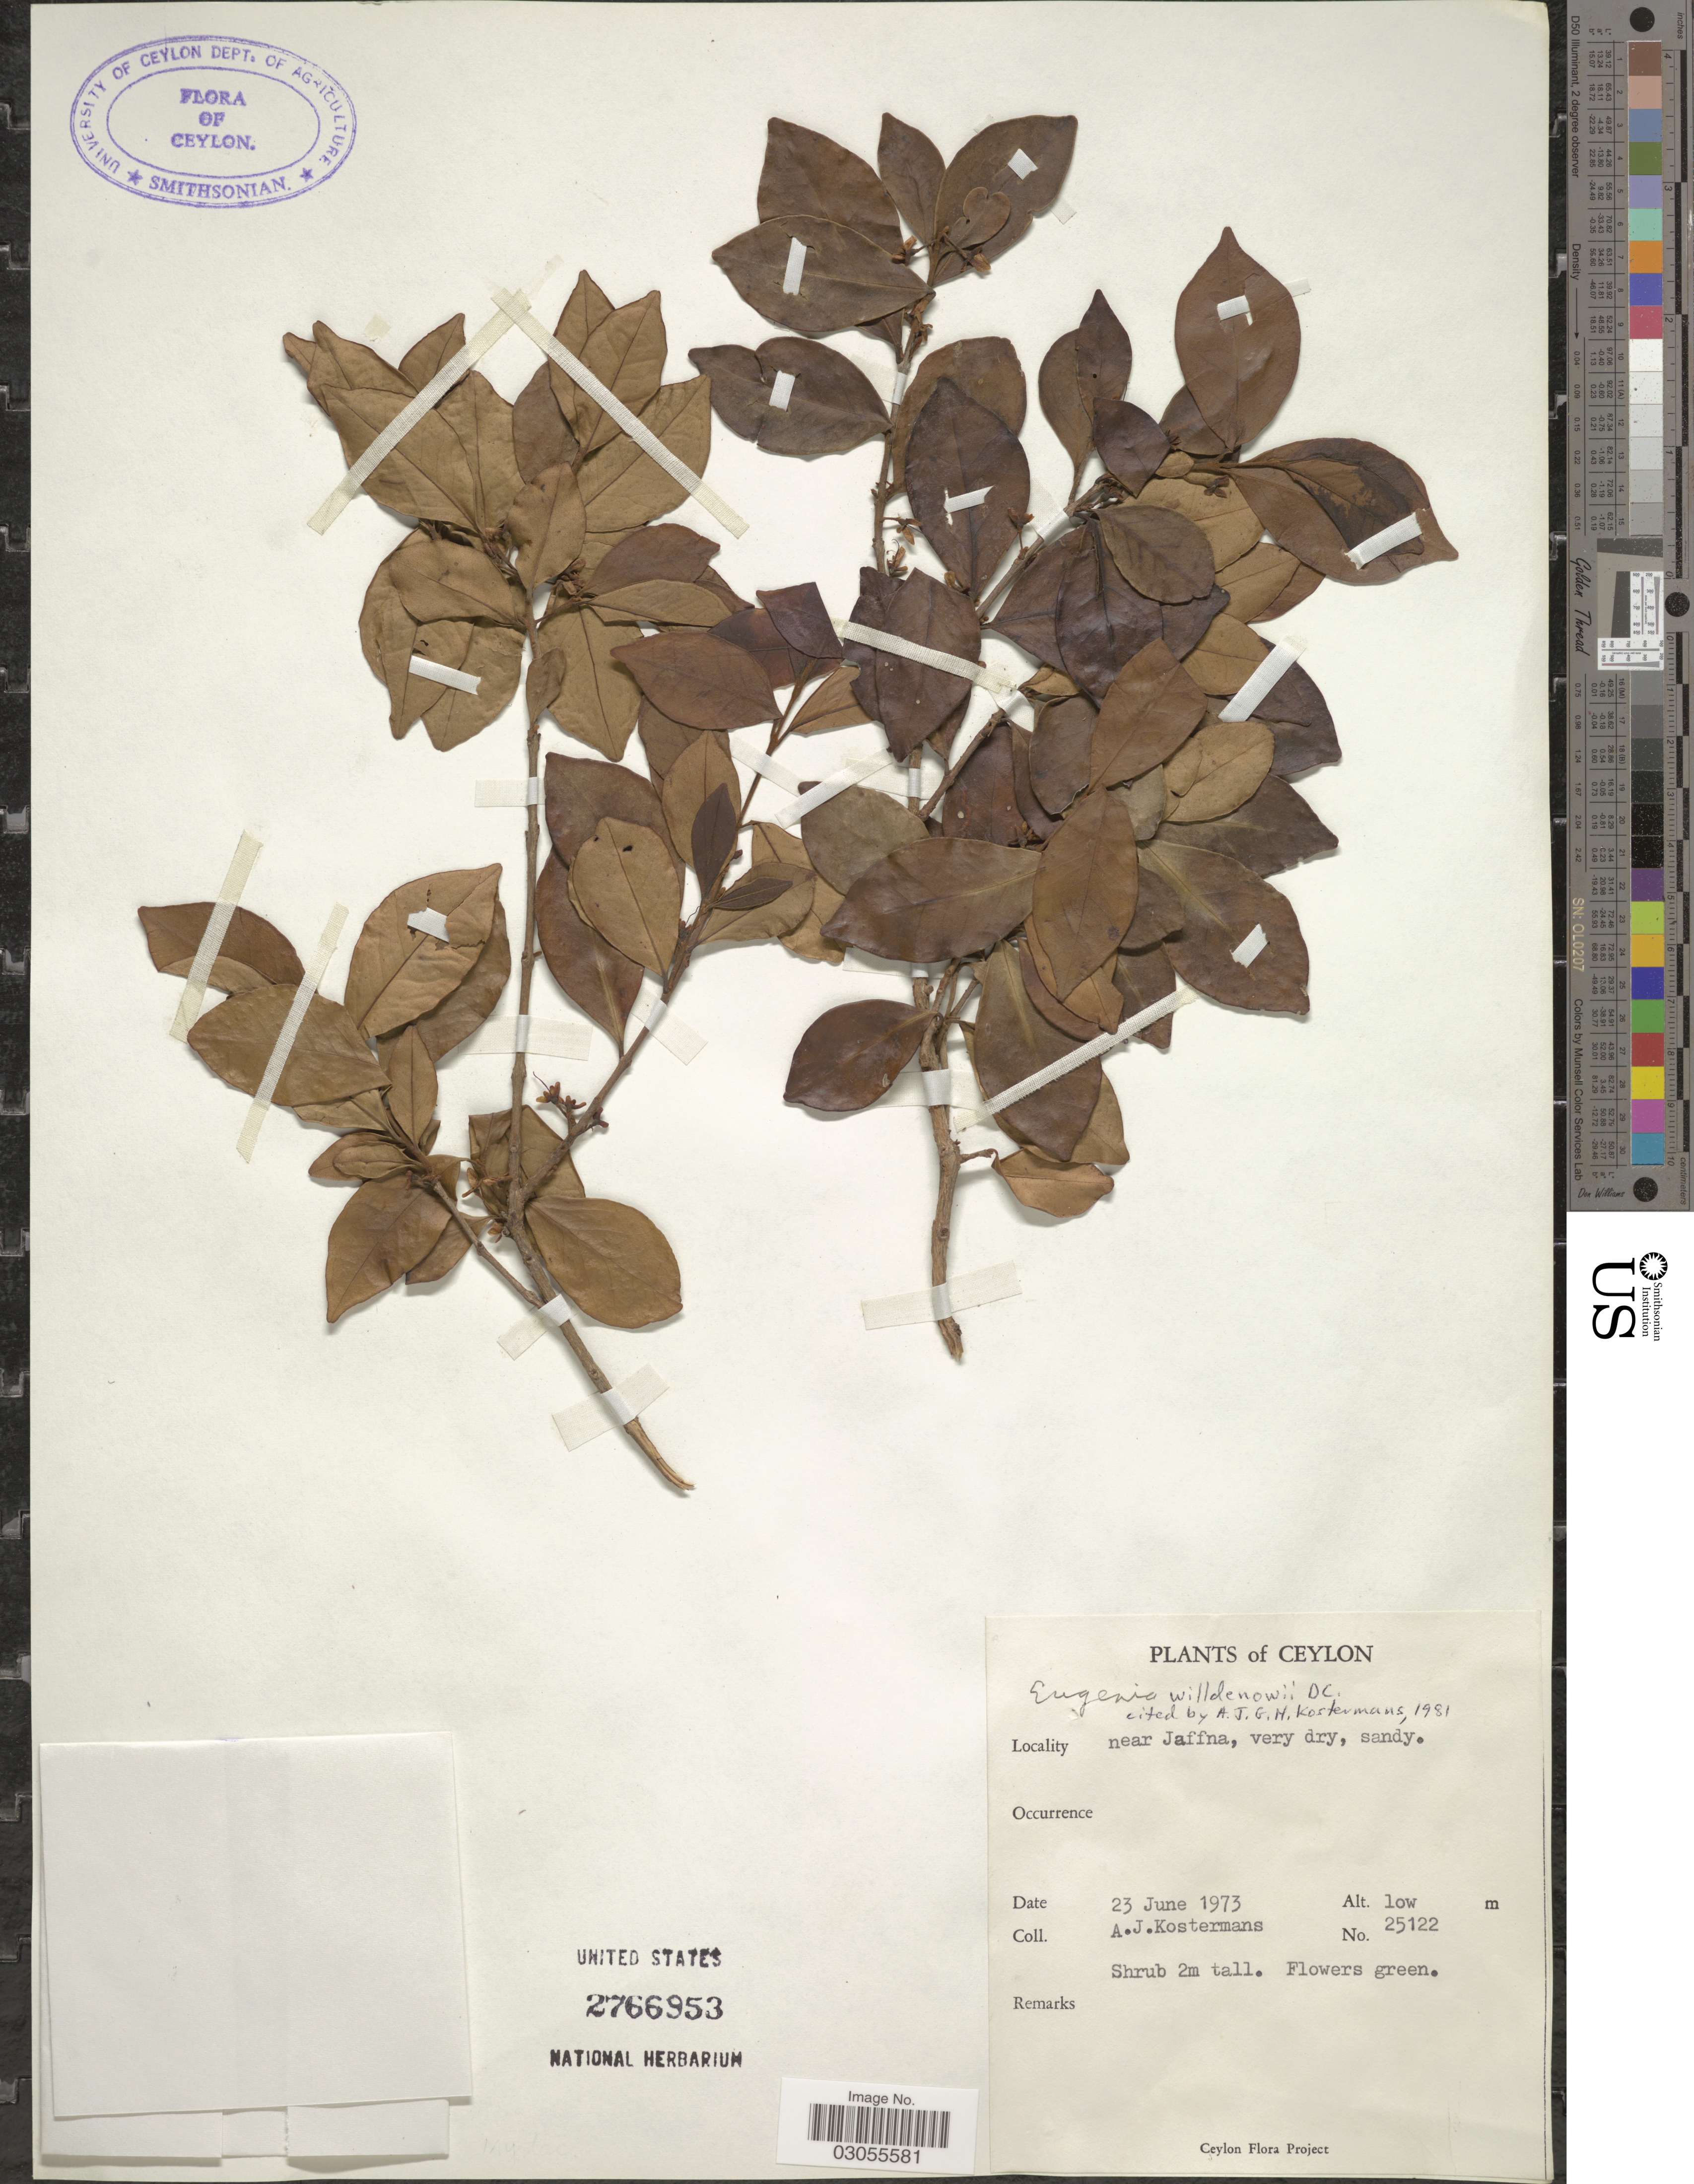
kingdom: Plantae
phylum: Tracheophyta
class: Magnoliopsida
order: Myrtales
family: Myrtaceae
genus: Eugenia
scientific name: Eugenia willdenowii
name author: Nied.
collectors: A. J. G. Kostermans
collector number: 25122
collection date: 1973-06-23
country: Sri Lanka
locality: Ceylon. Near Jaffna.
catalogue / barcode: US 2766953